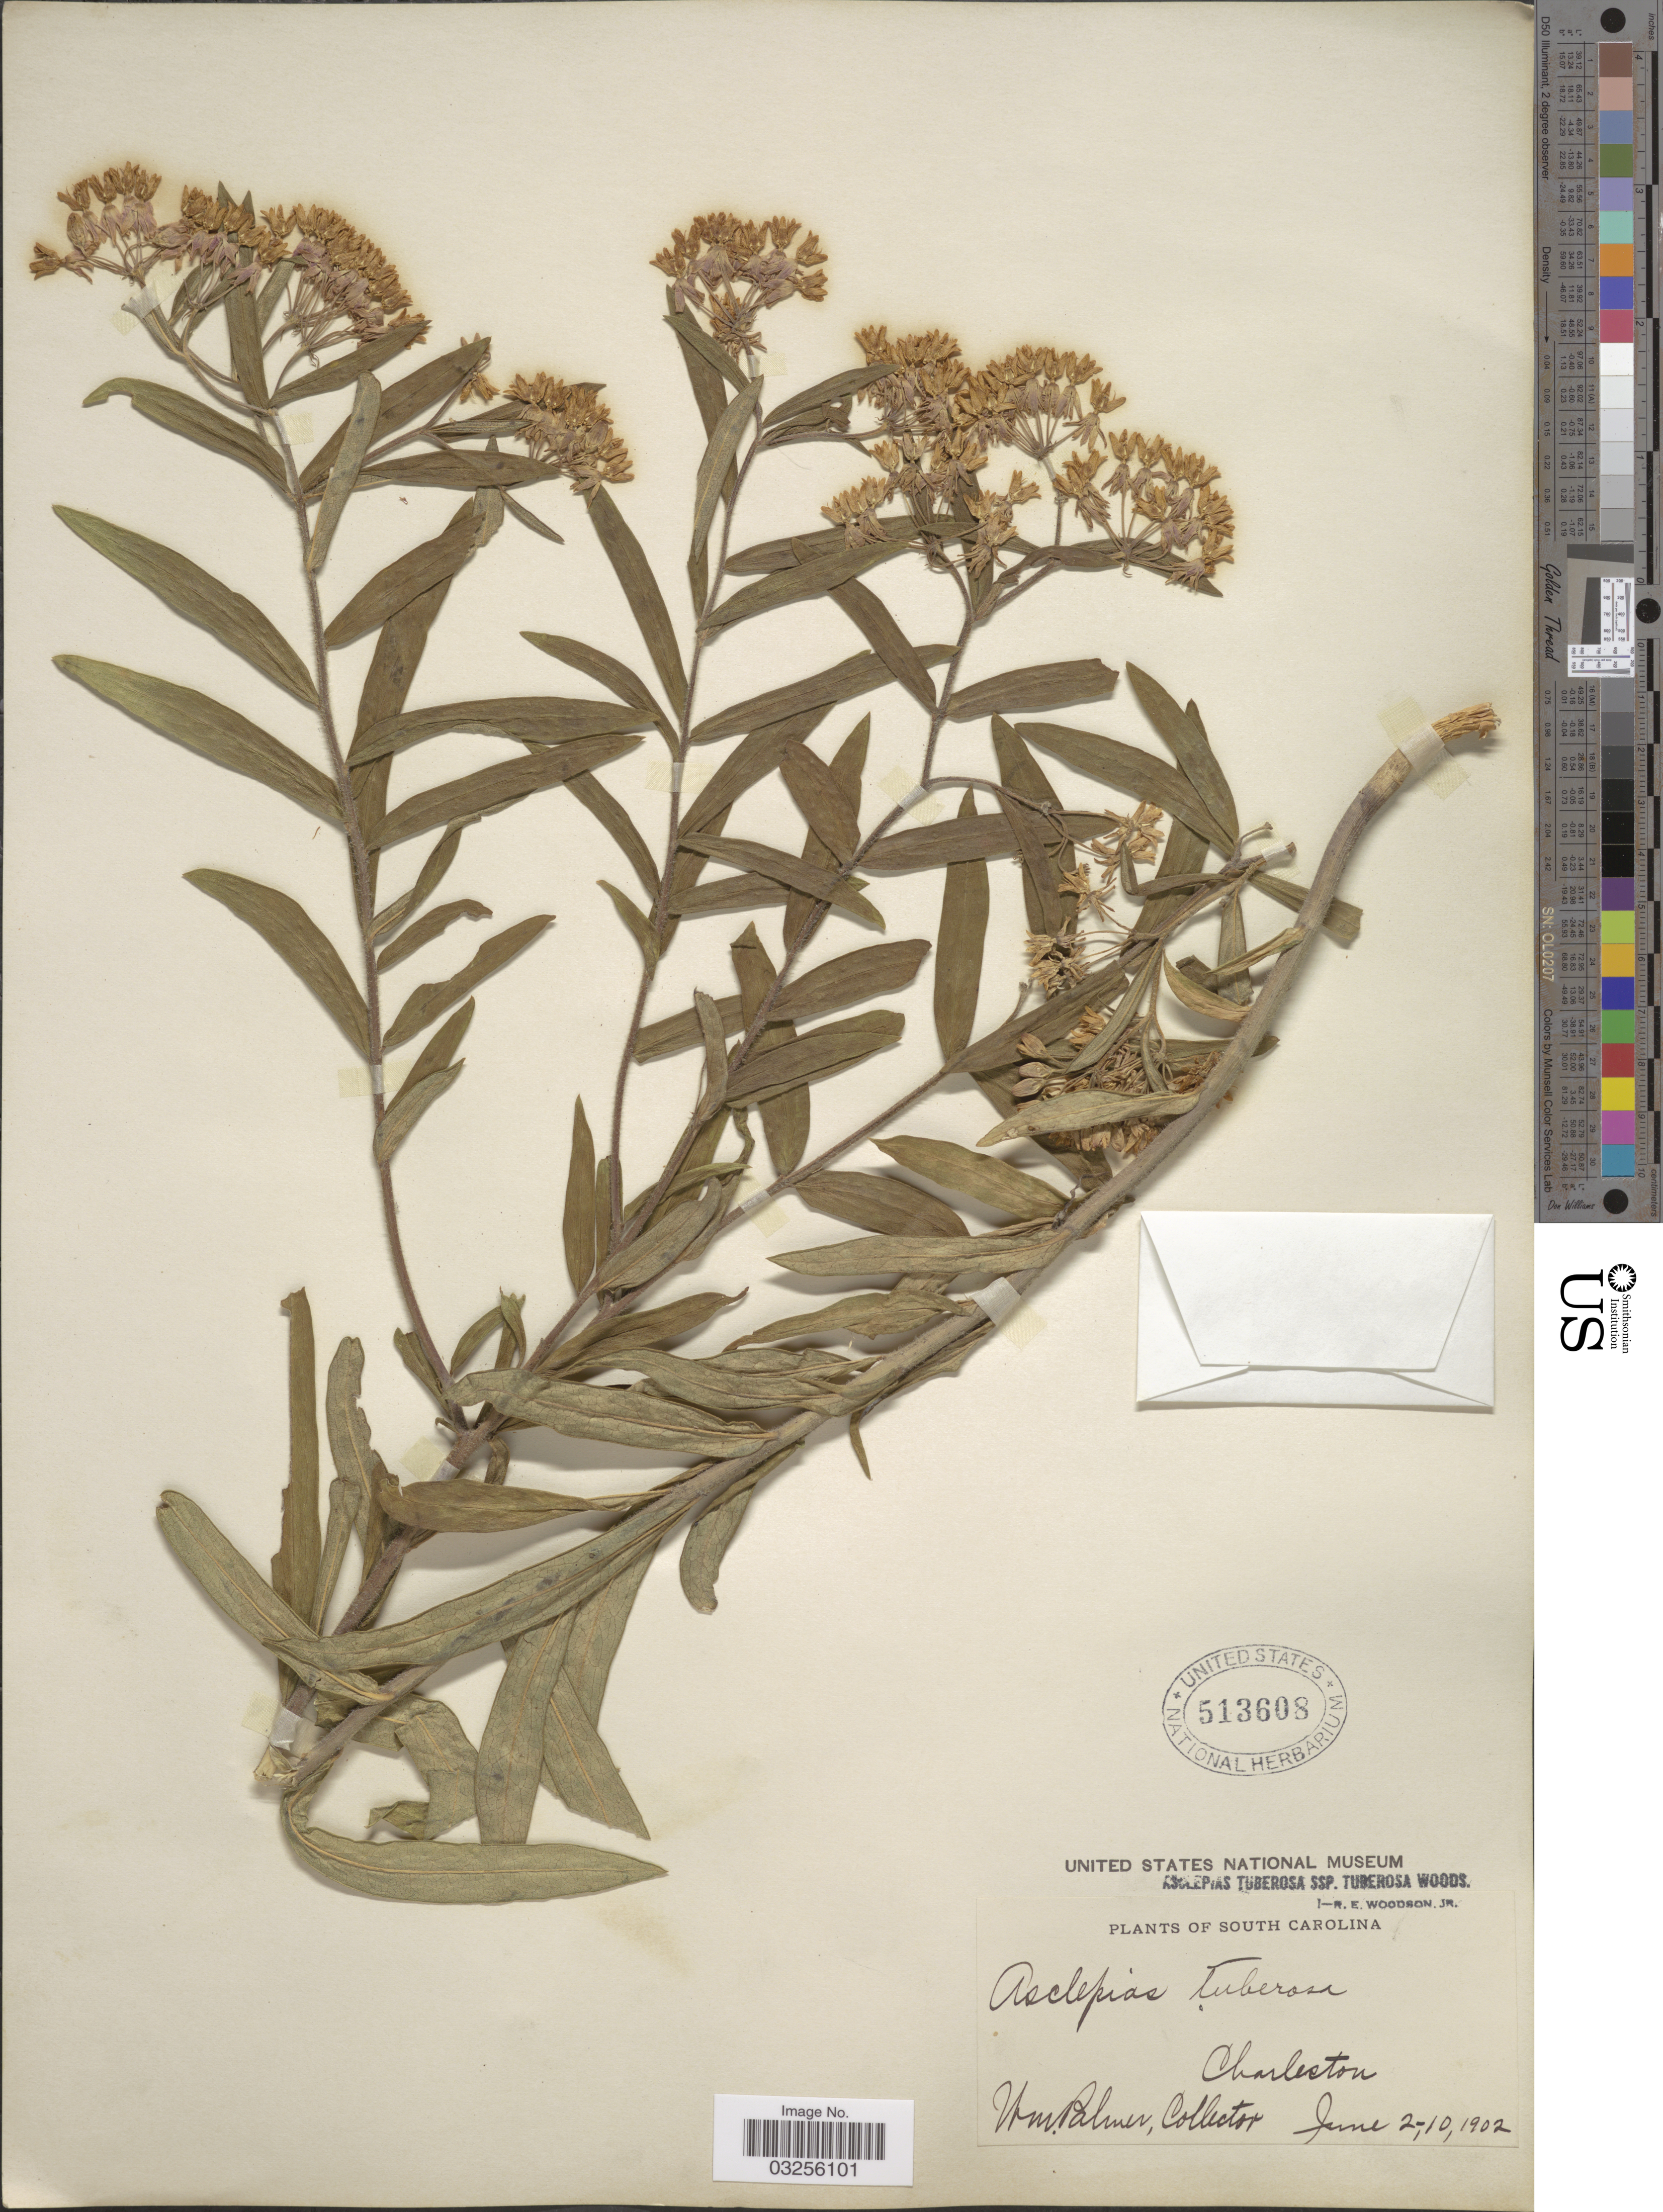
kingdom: Plantae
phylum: Tracheophyta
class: Magnoliopsida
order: Gentianales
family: Apocynaceae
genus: Asclepias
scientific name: Asclepias tuberosa subsp. tuberosa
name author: L.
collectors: W. Palmer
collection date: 1902-06-02/1902-06-10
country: United States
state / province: South Carolina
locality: Charleston.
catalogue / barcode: US 513608